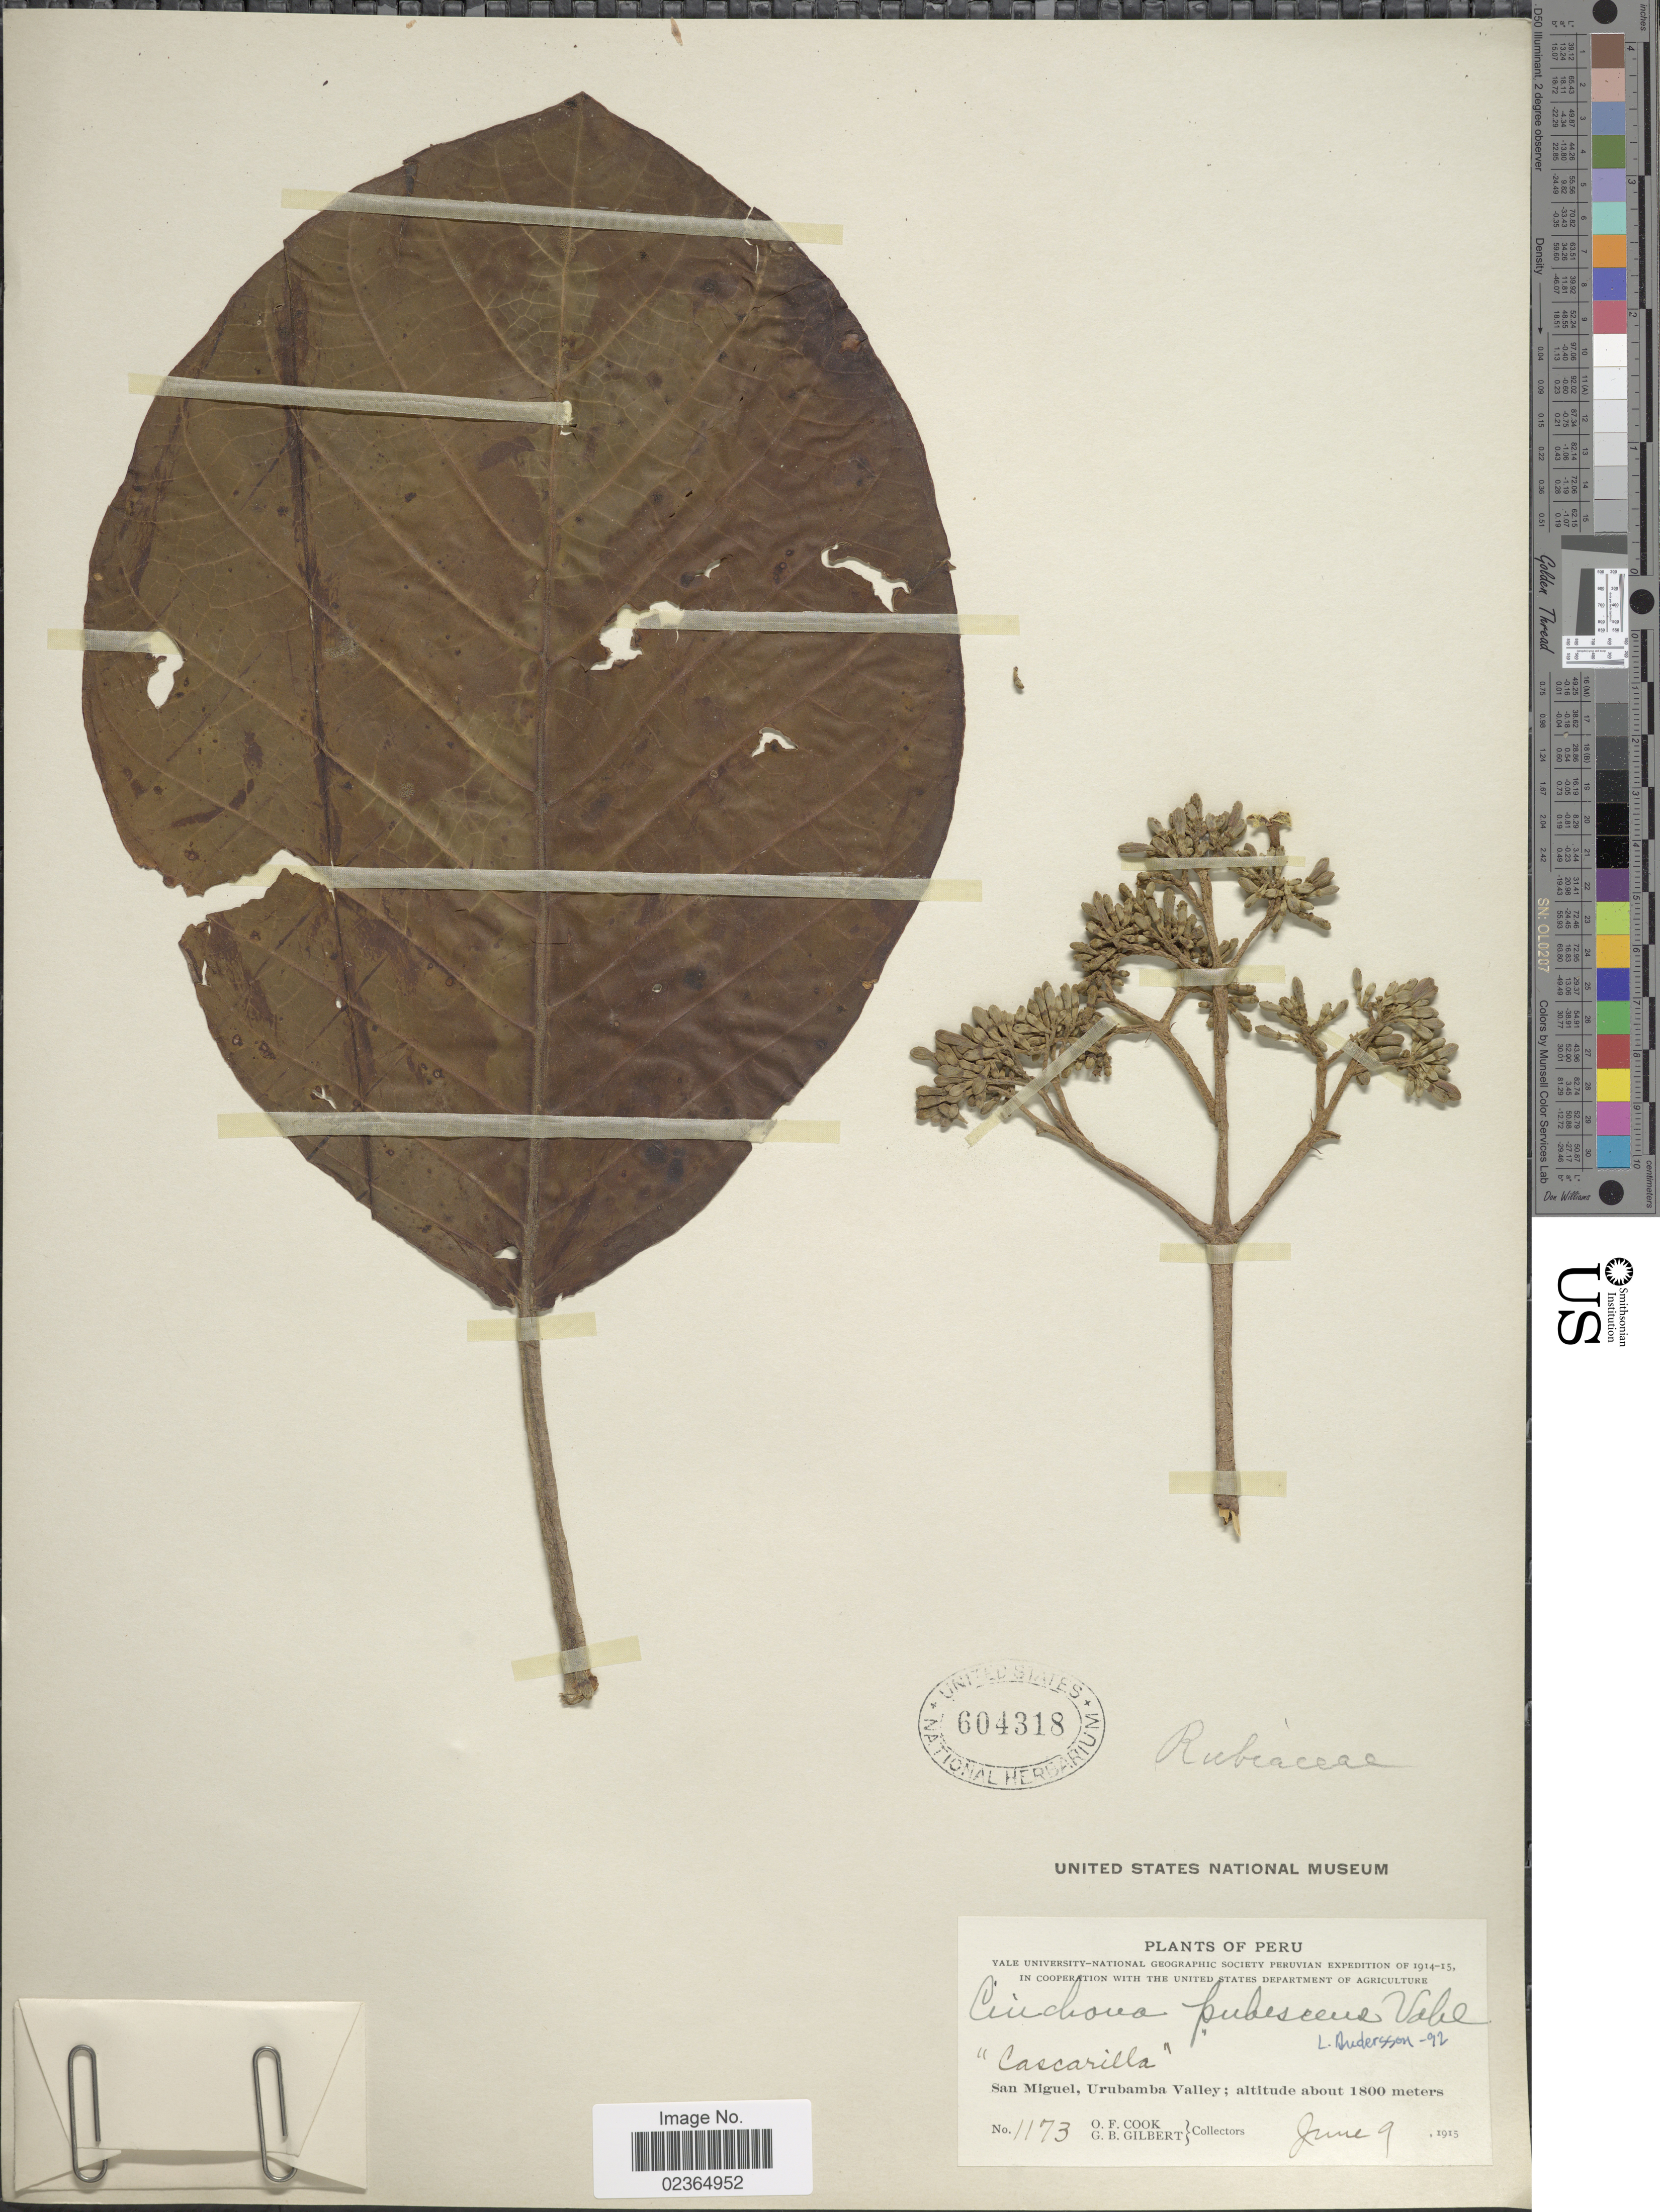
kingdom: Plantae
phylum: Tracheophyta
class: Magnoliopsida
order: Gentianales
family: Rubiaceae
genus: Cinchona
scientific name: Cinchona pubescens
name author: Vahl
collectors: O. F. Cook & G. B. Gilbert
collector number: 1173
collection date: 1915-06-09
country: Peru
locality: San Miguel, Urubamba Valley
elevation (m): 1800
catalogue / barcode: US 604318